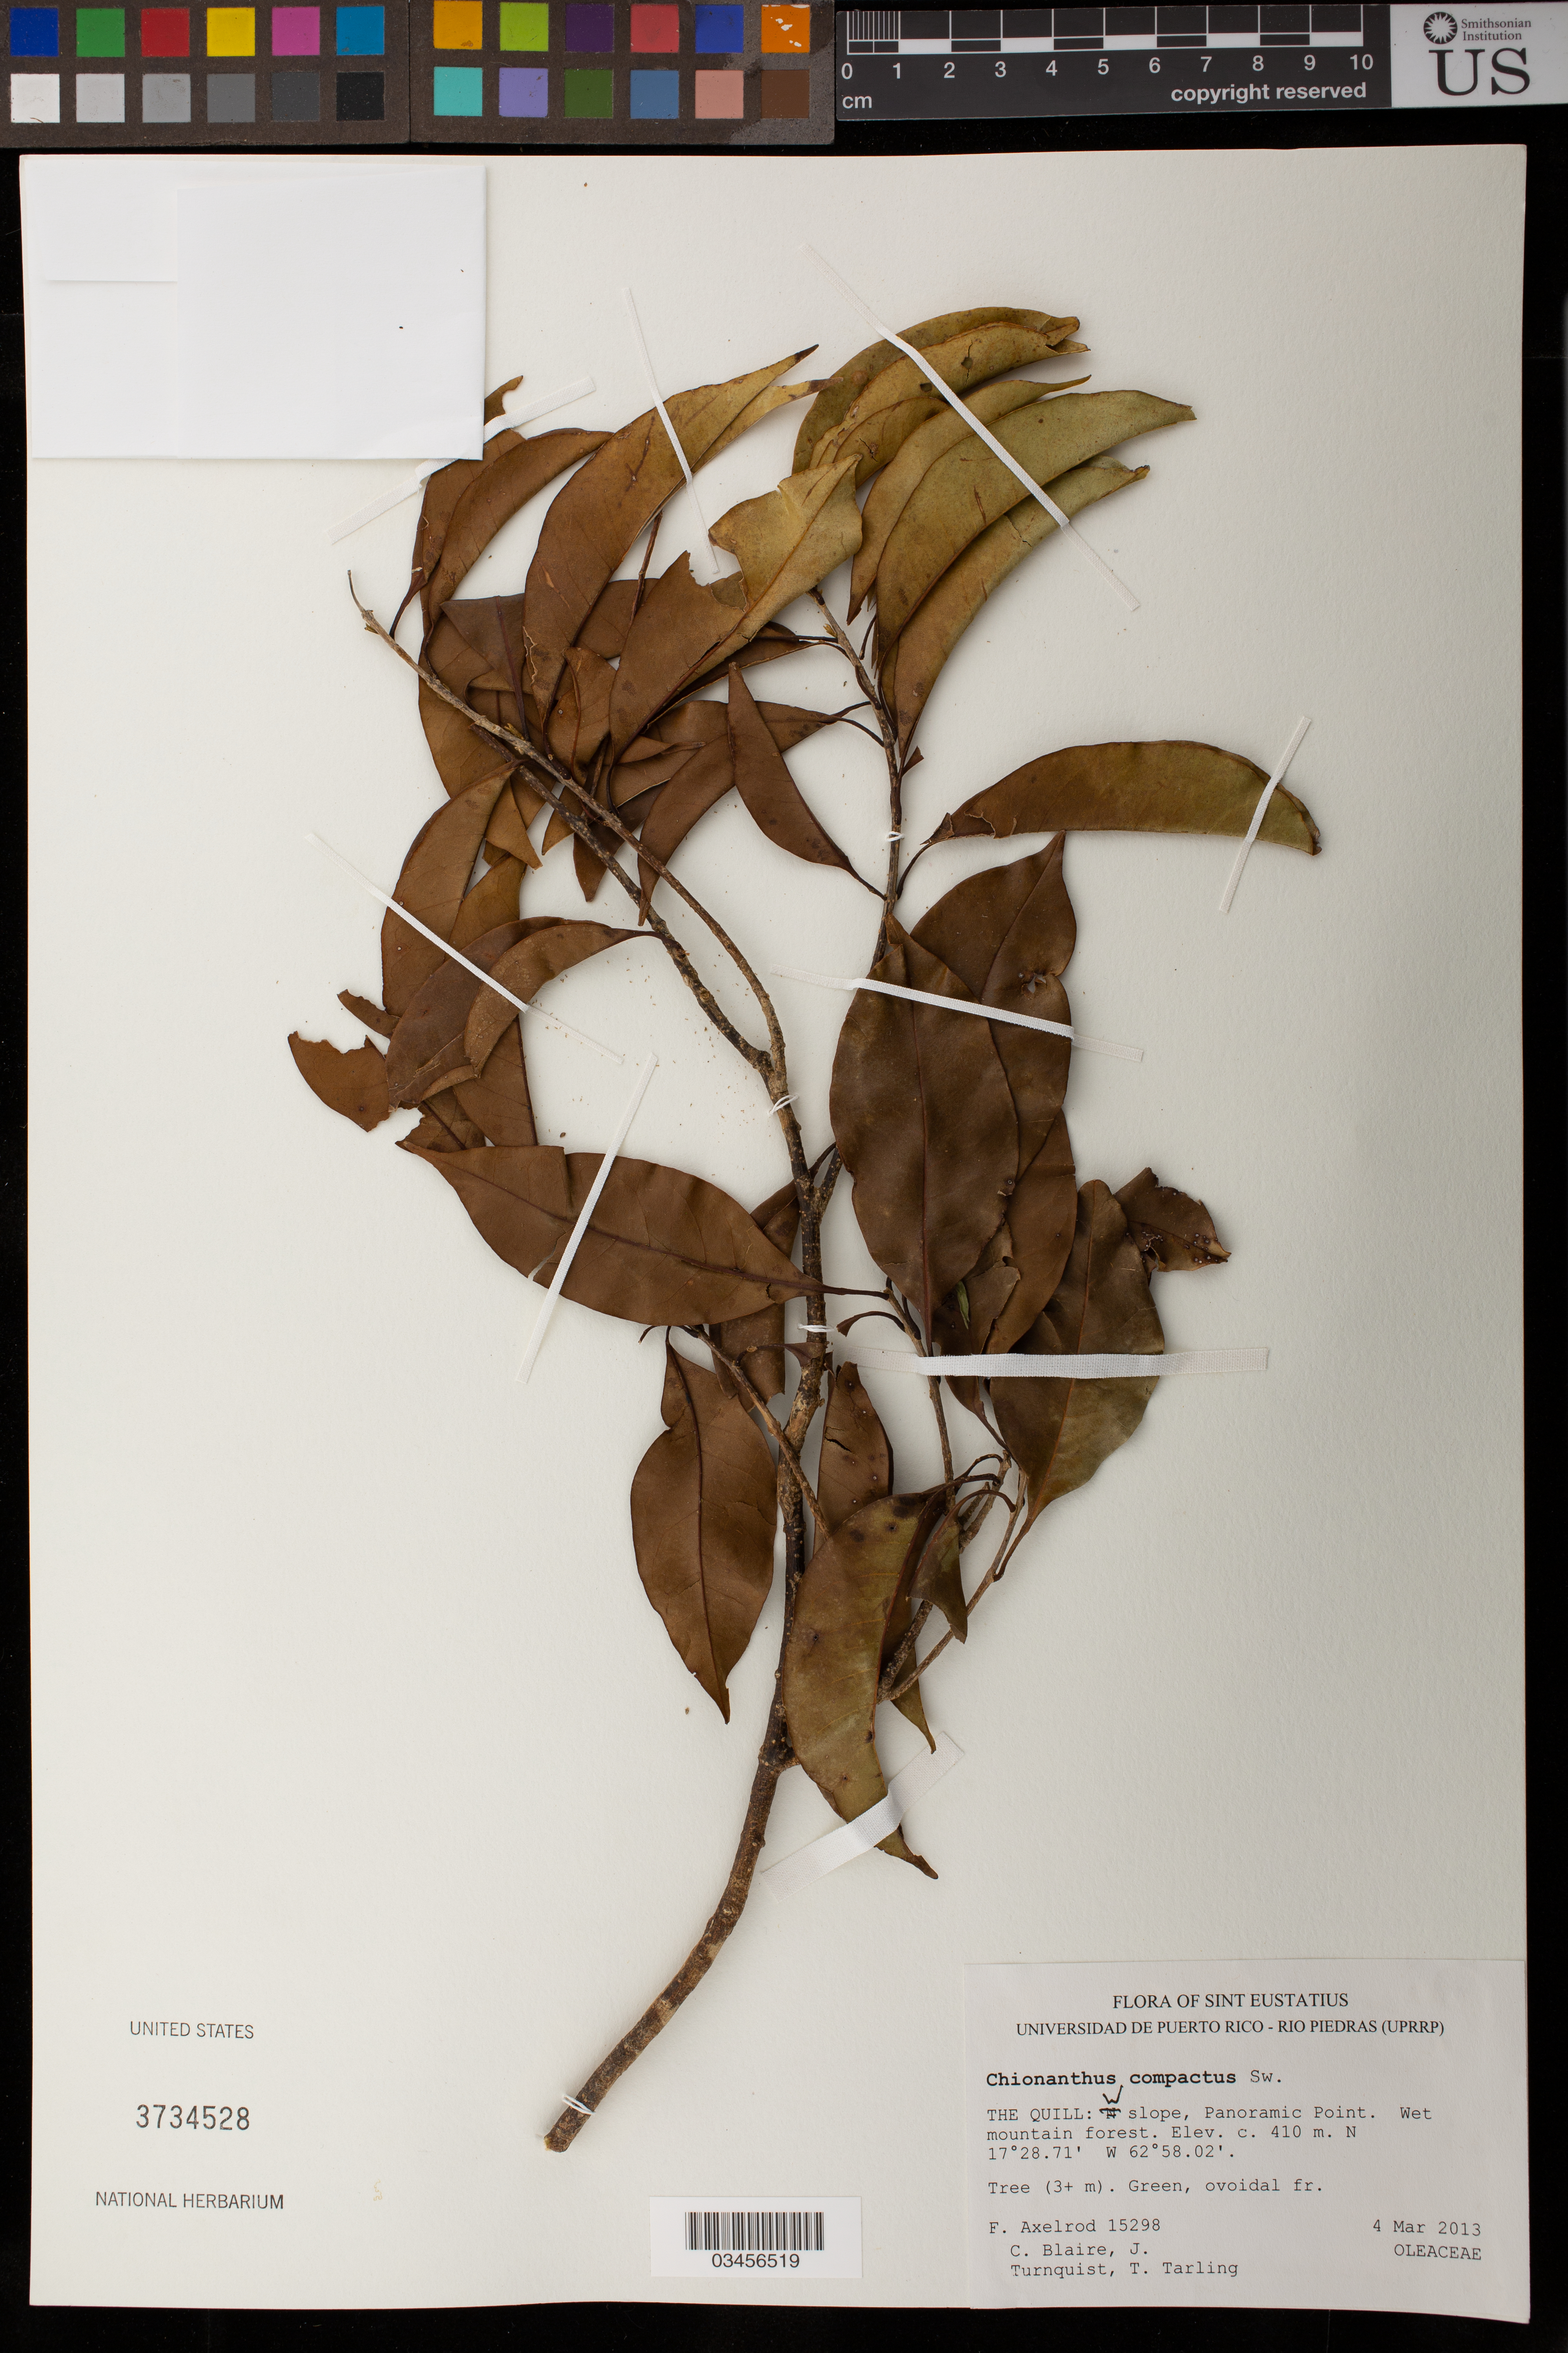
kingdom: Plantae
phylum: Tracheophyta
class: Magnoliopsida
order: Caryophyllales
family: Polygonaceae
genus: Fallopia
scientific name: Fallopia convolvulus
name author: (L.) Á. Löve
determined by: Kim, Sang-Tae; Park, Chong-wook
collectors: F. Ludlow, G. Sherriff & H. H. Elliot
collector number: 14157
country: China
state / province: Xizang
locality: Shoga Dzong, Kongbo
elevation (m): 3200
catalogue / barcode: US 2440333